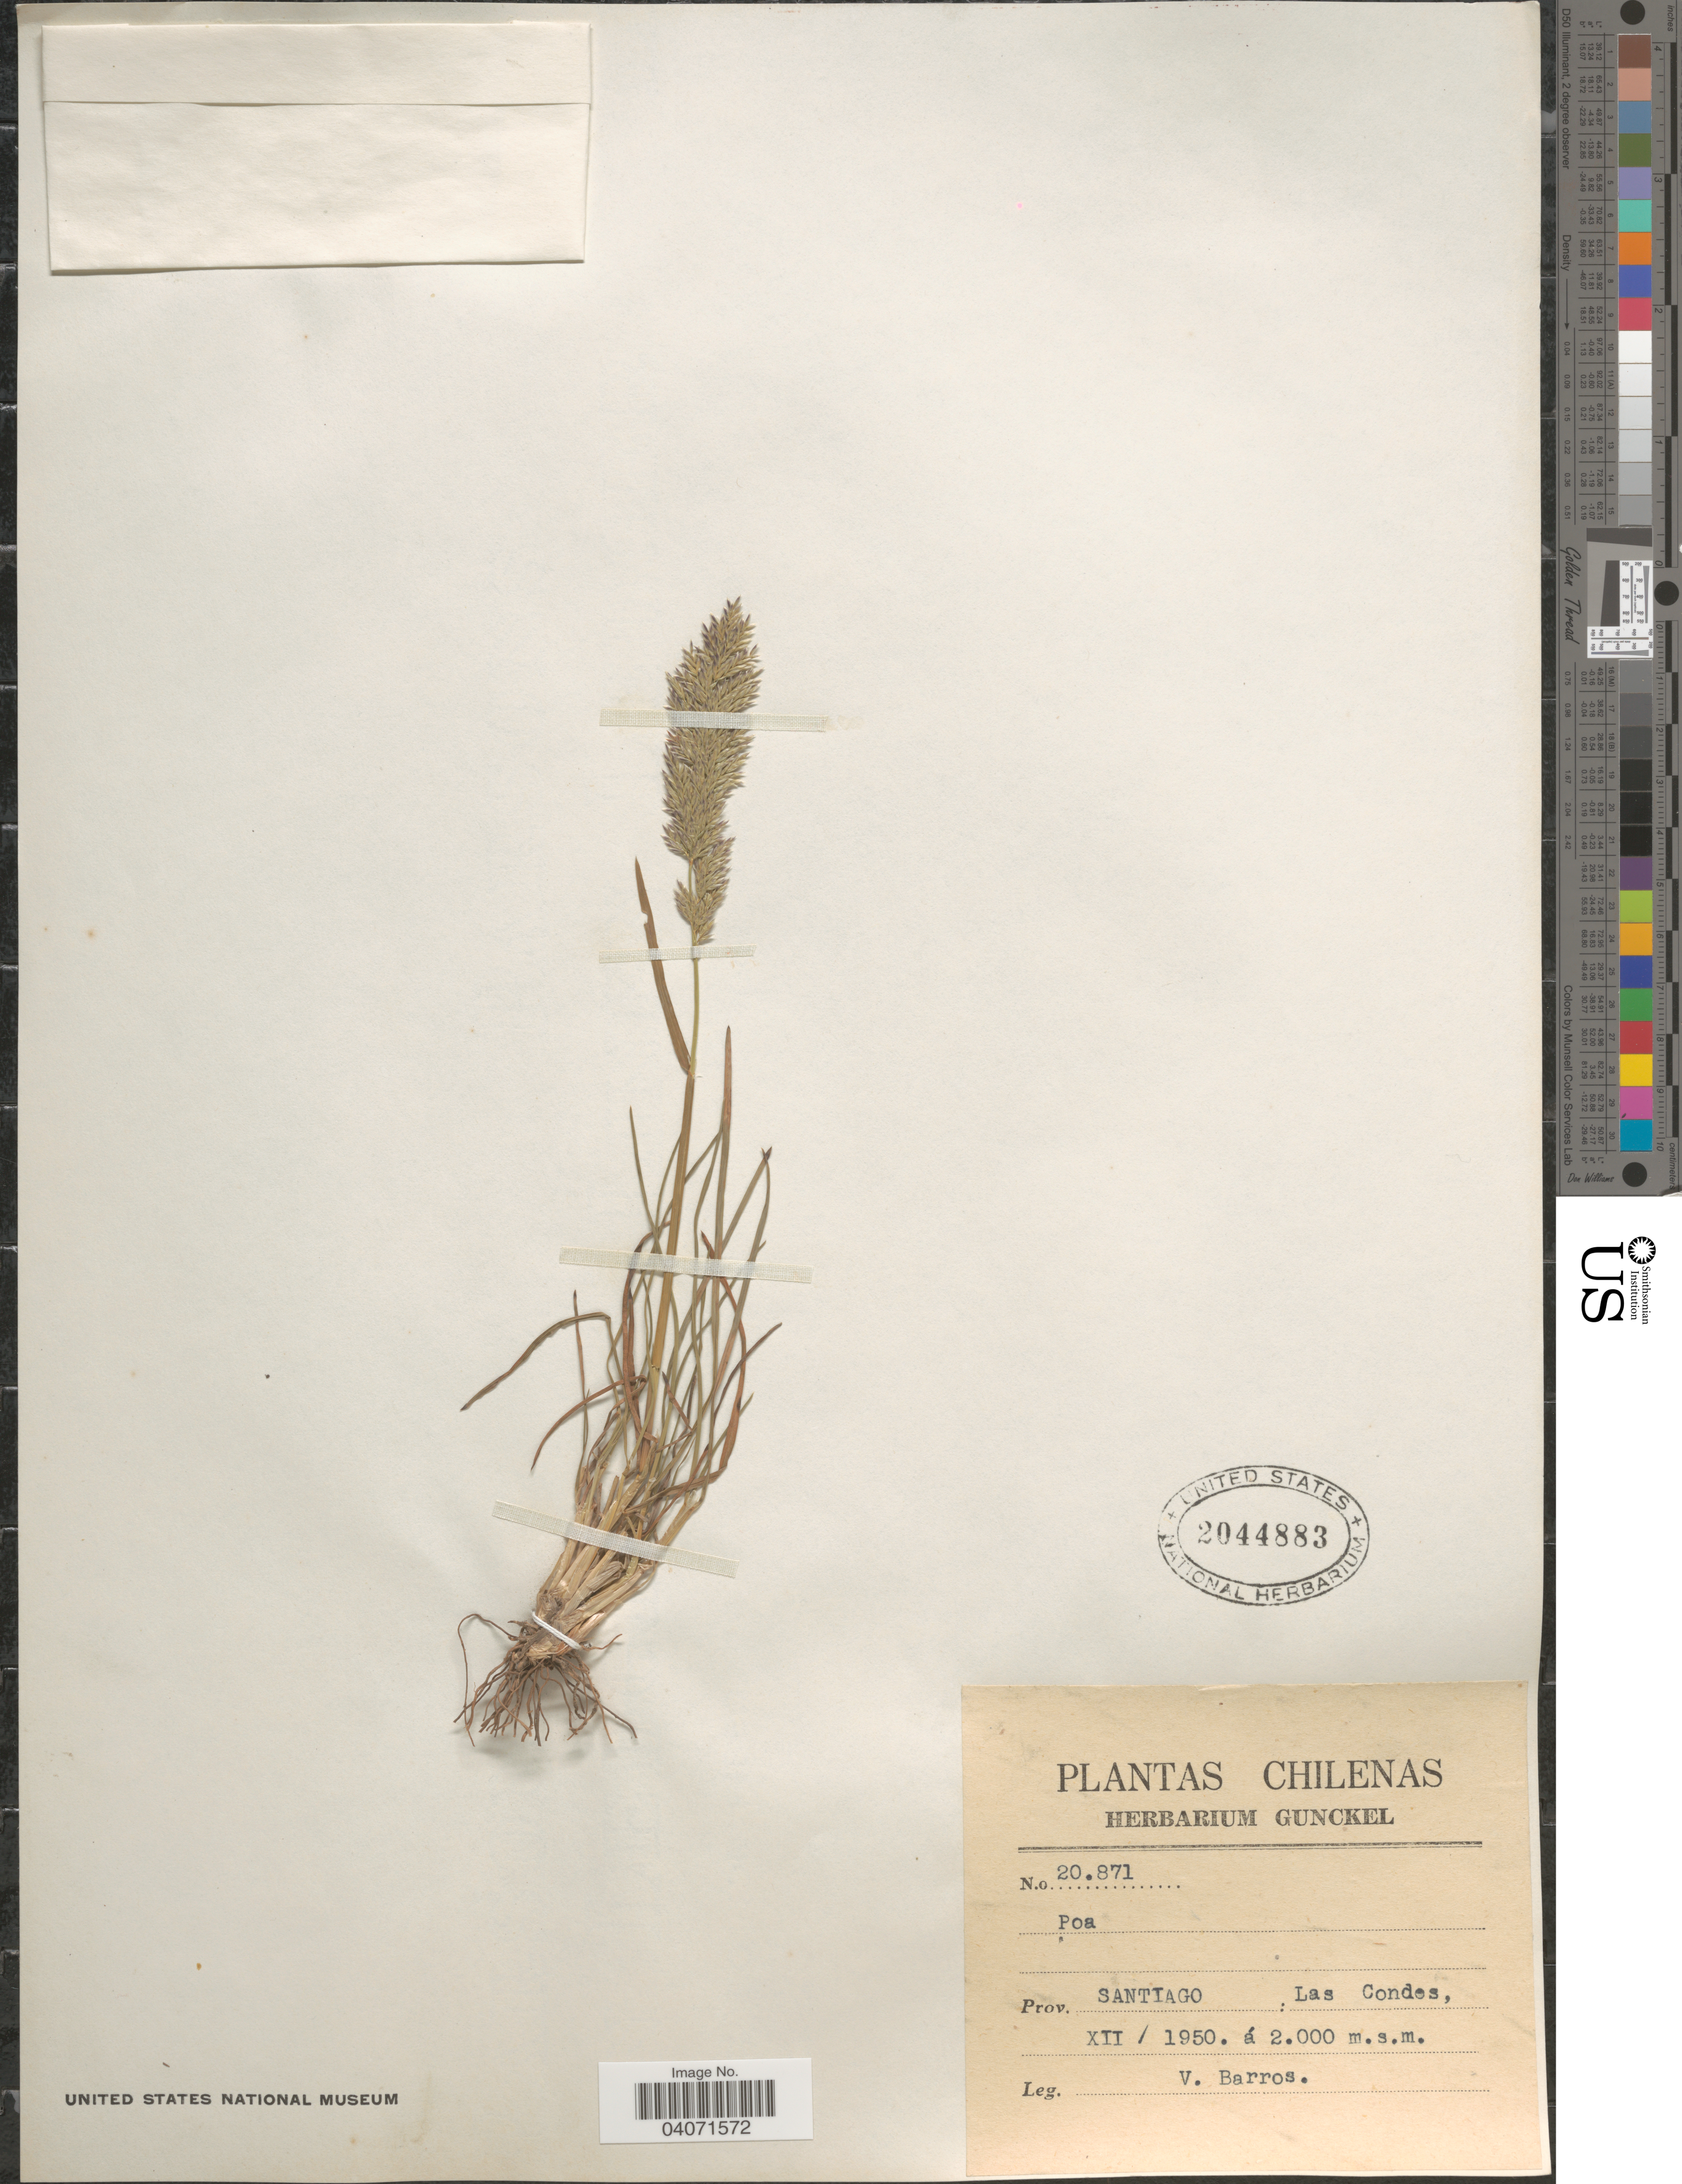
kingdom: Plantae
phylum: Tracheophyta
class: Liliopsida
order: Poales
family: Poaceae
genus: Poa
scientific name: Poa sp.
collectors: V. Barros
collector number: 20871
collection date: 1950-12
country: Chile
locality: Prov. Santiago: Las Condes.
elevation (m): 1950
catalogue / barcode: US 2044883